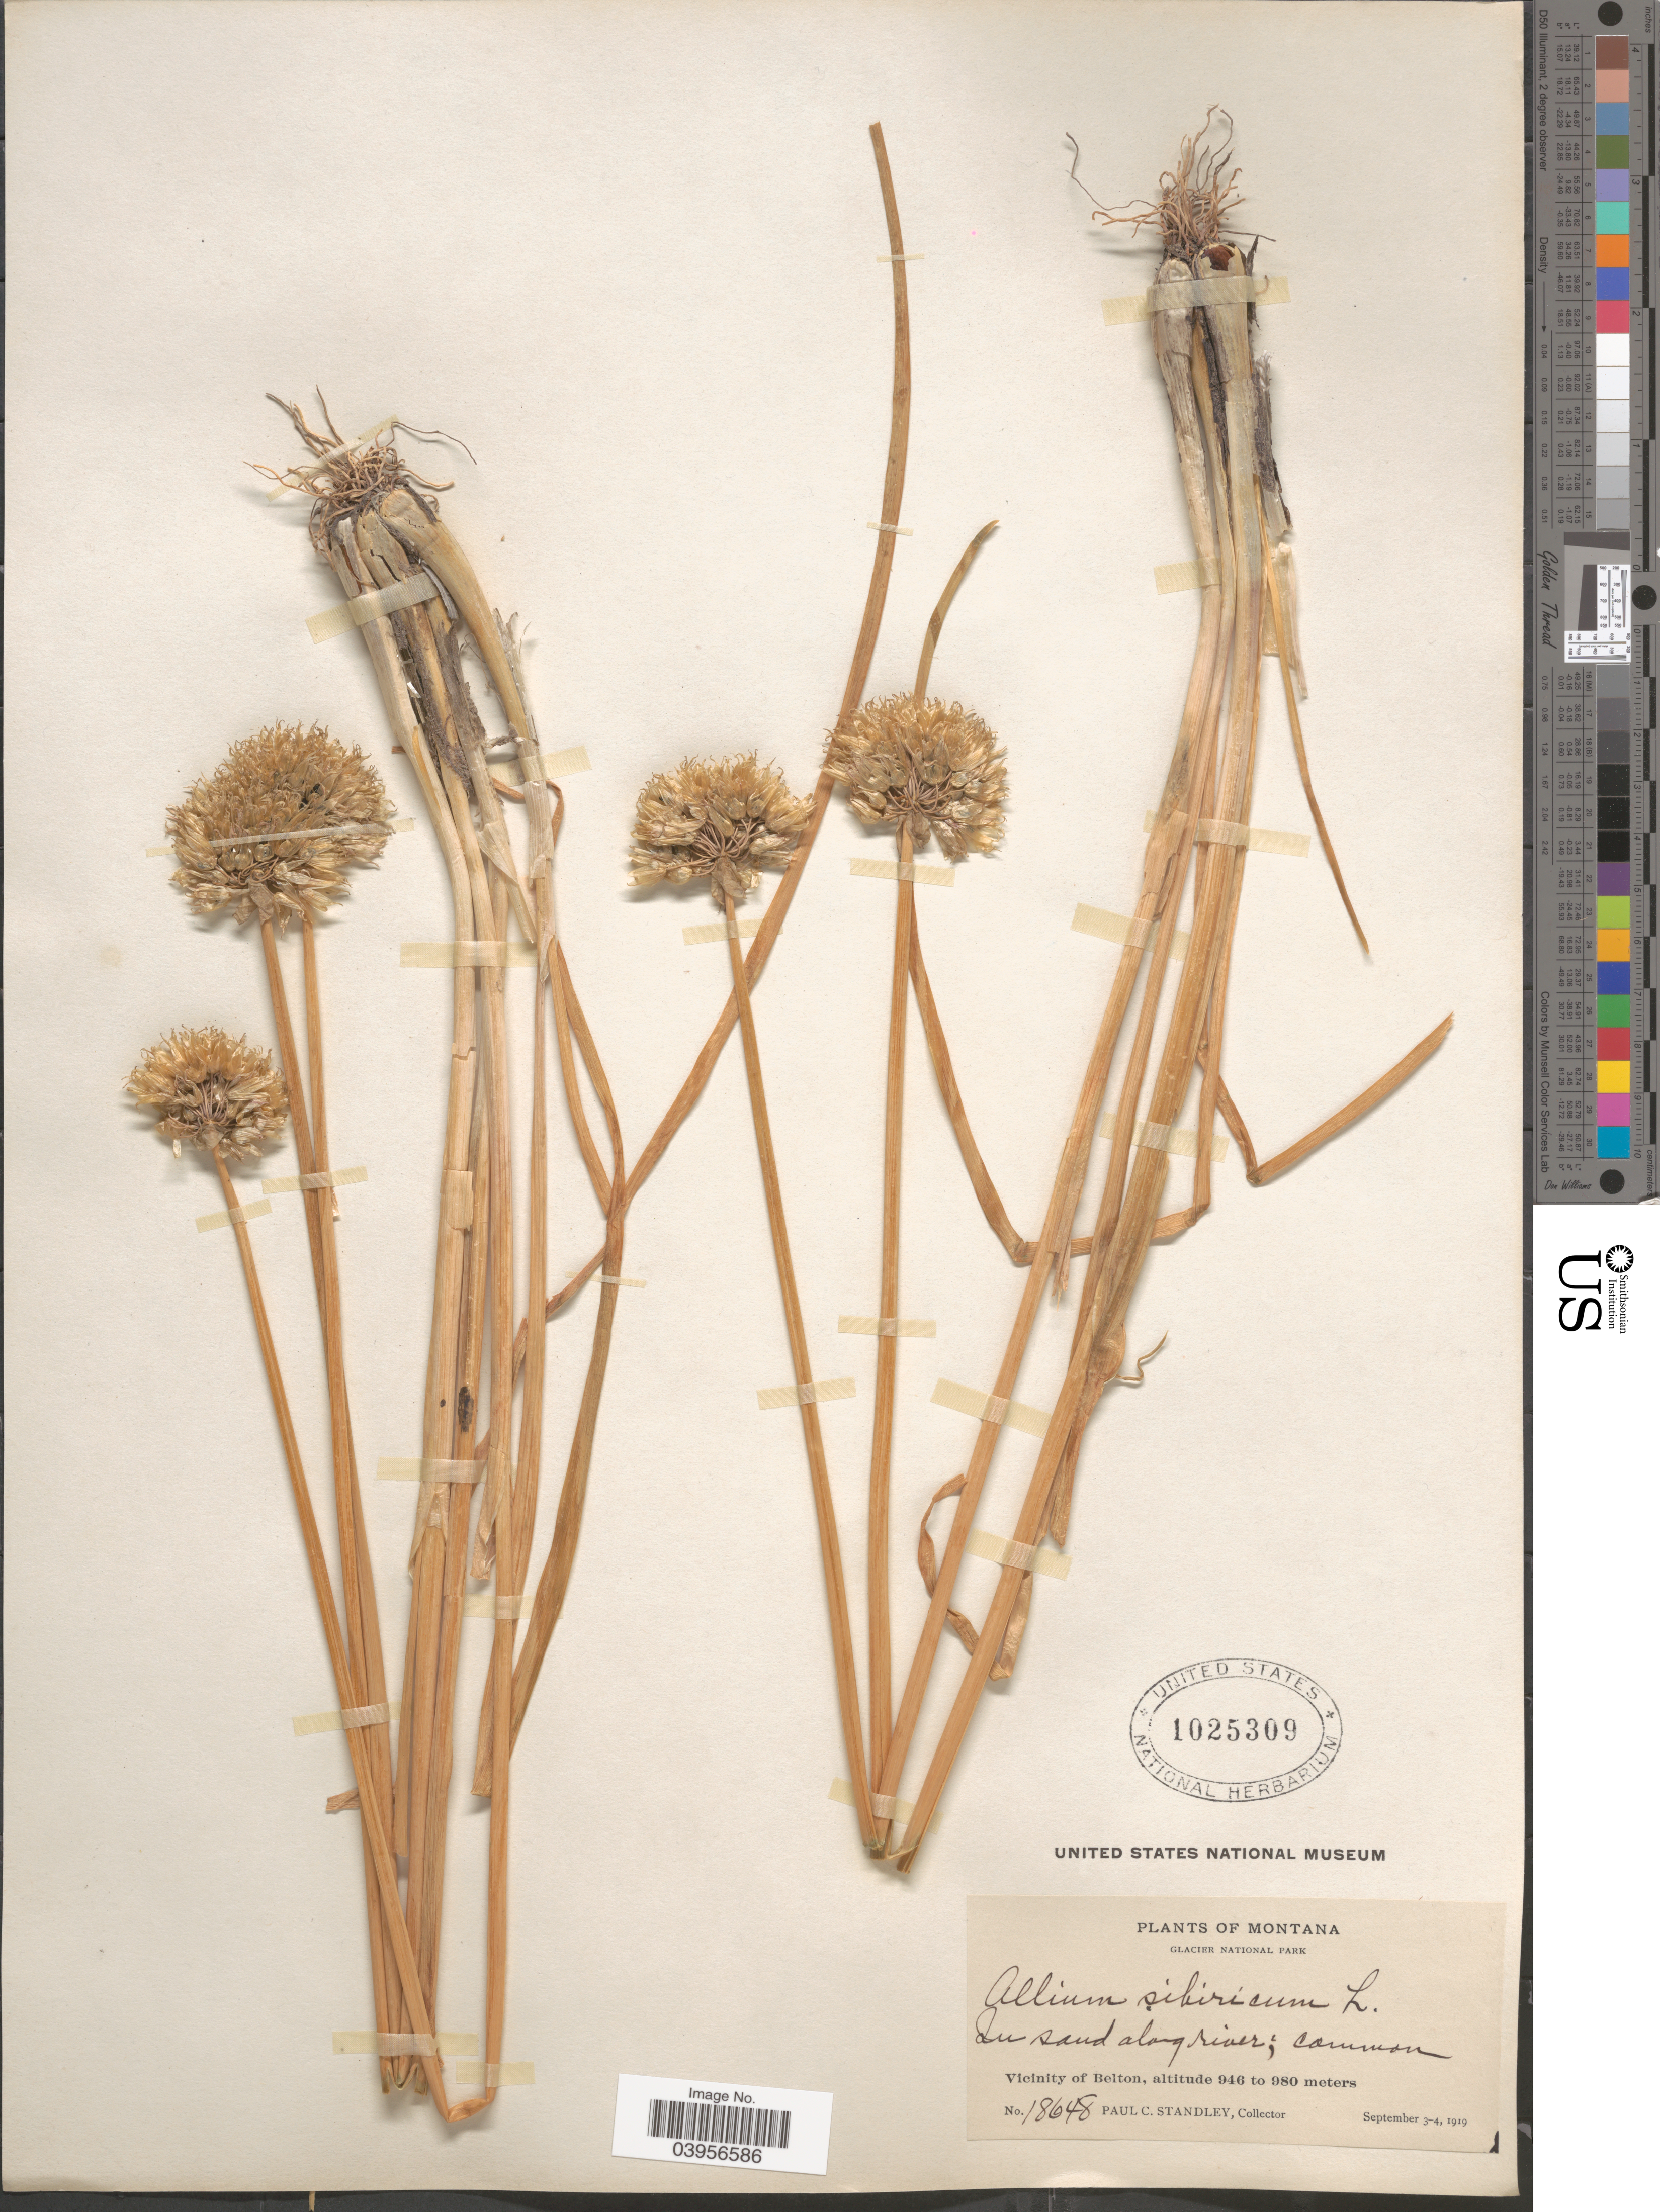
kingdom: Plantae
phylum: Tracheophyta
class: Liliopsida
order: Asparagales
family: Amaryllidaceae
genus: Allium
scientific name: Allium schoenoprasum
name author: L.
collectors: P. C. Standley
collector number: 18648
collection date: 1919-09-03/1919-09-04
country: United States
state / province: Montana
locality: Glacier National Park. Vicinity of Belton.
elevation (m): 946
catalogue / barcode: US 1025309